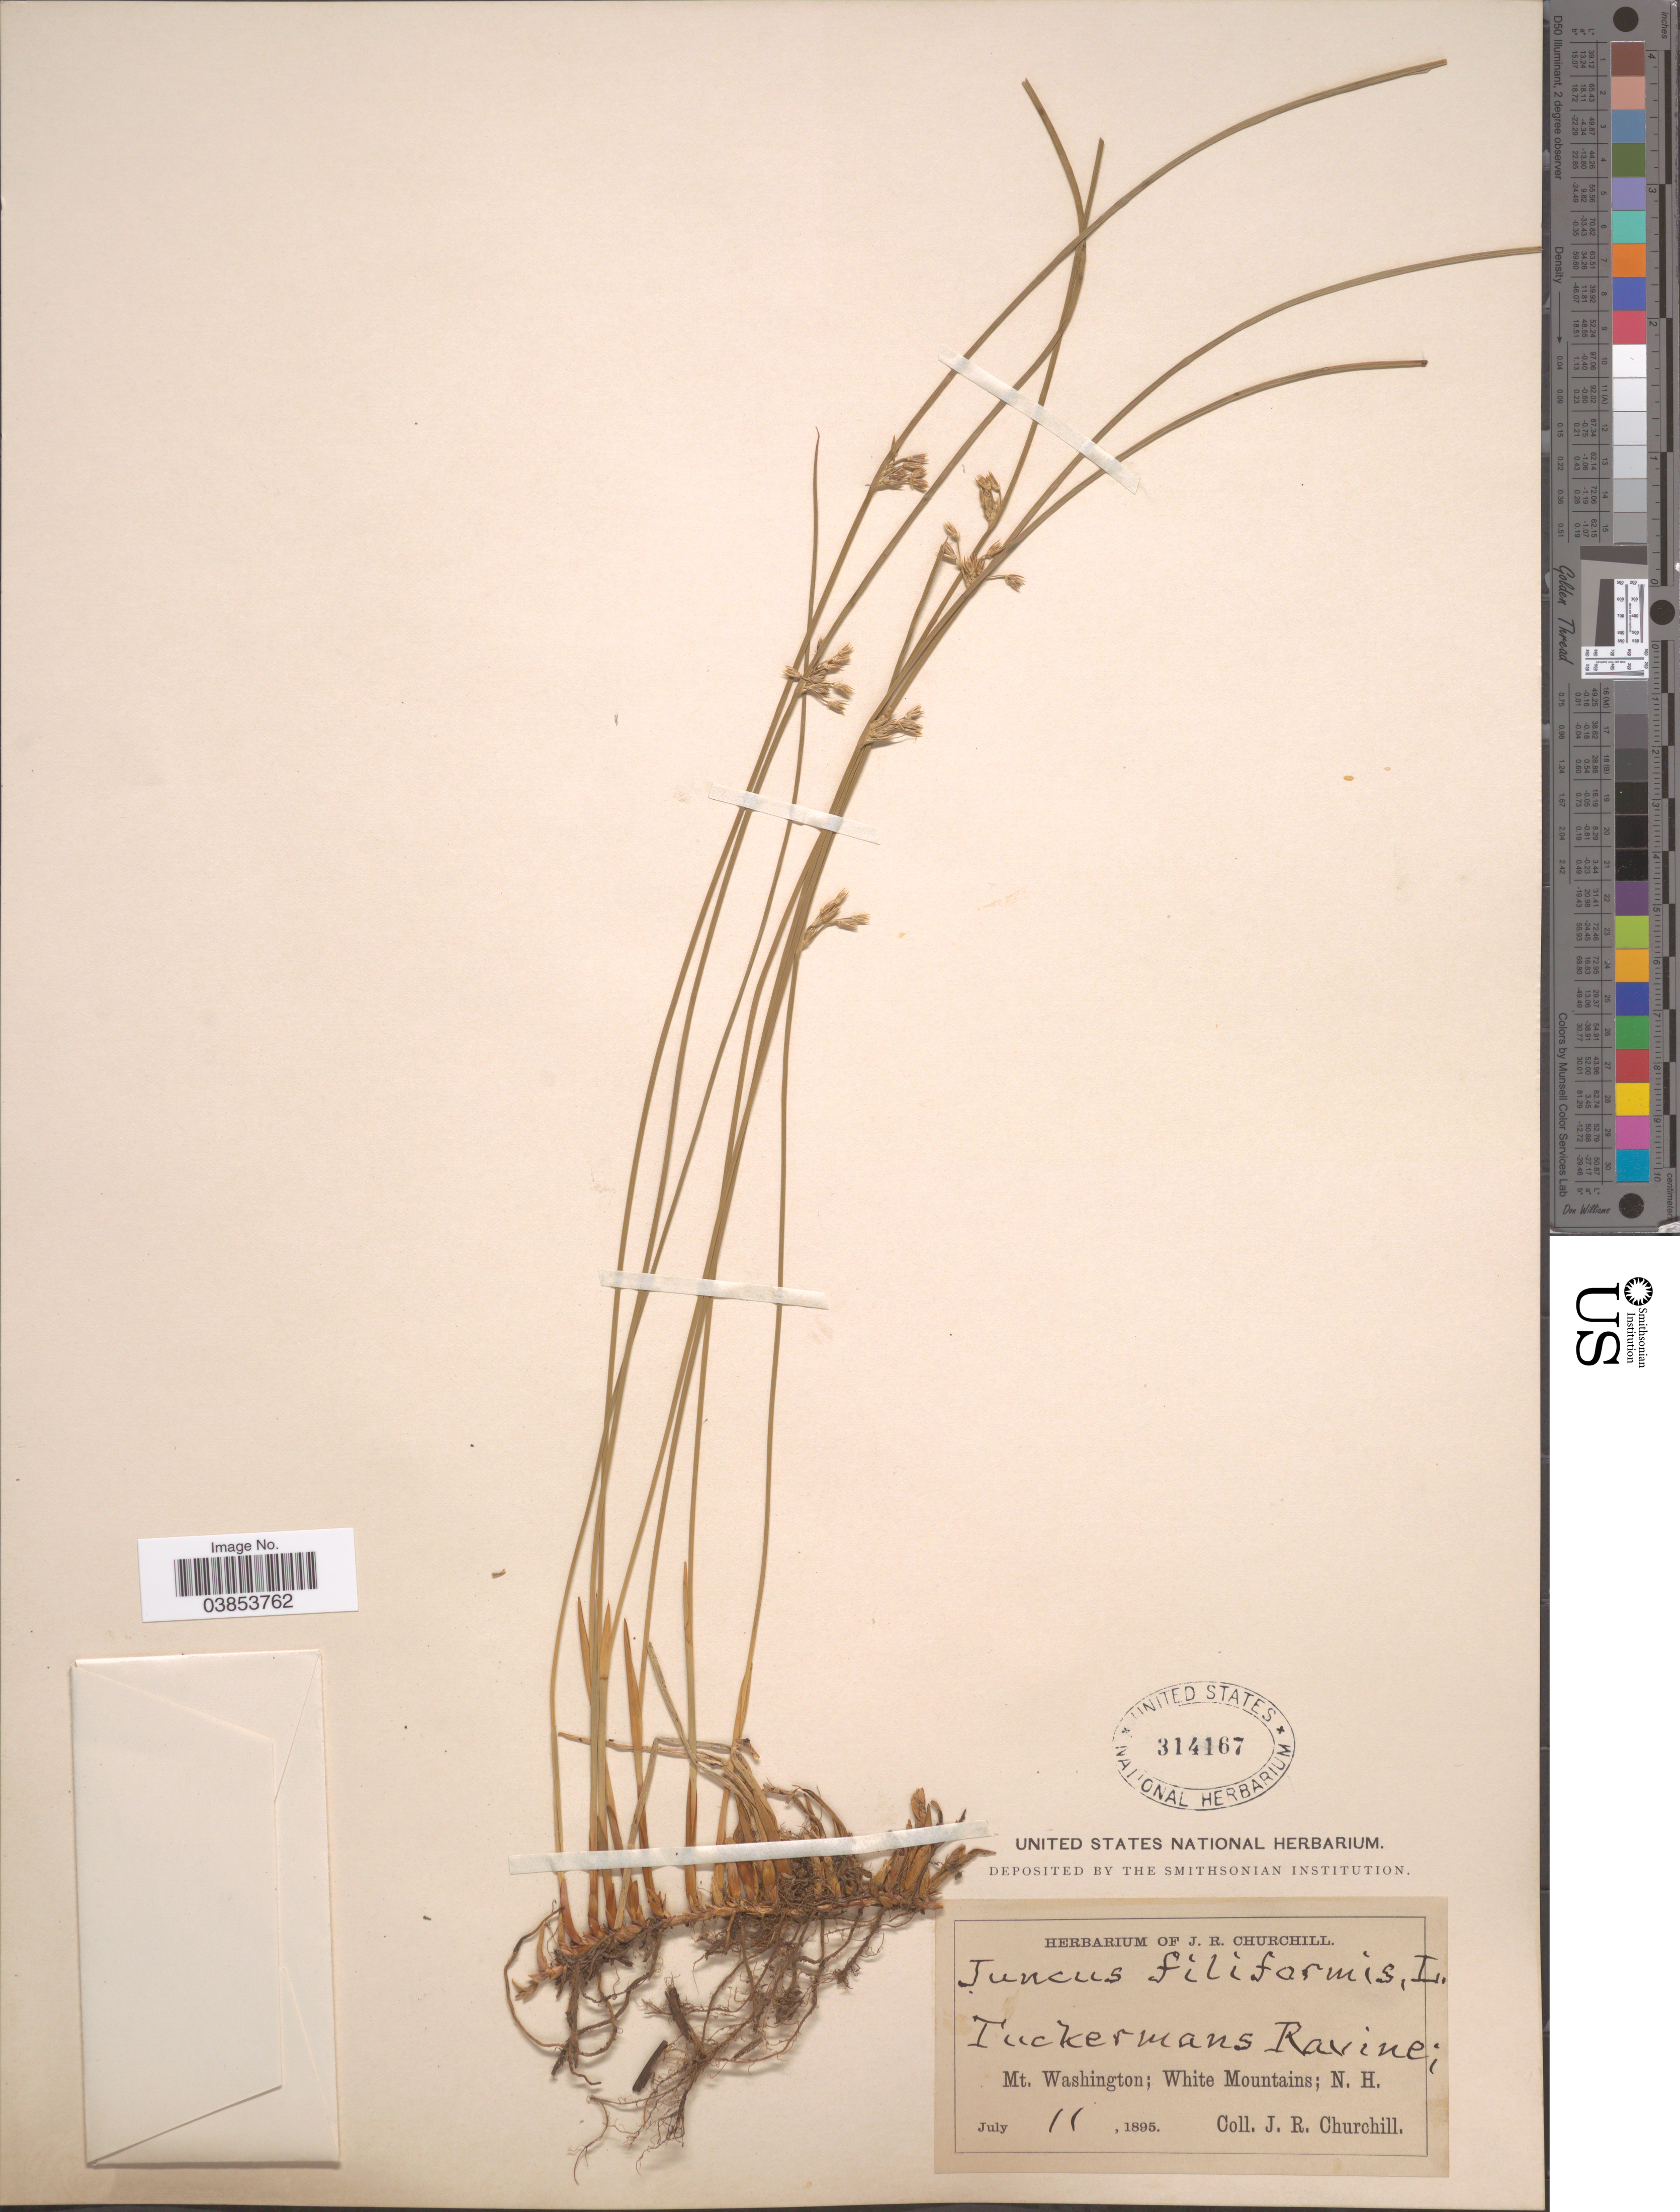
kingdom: Plantae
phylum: Tracheophyta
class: Liliopsida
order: Poales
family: Juncaceae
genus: Juncus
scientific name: Juncus filiformis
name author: L.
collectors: J. Churchill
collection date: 1895-07-11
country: United States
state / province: New Hampshire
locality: Tuckermans Ravine; Mt. Washington; White Mountains.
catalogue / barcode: US 314167